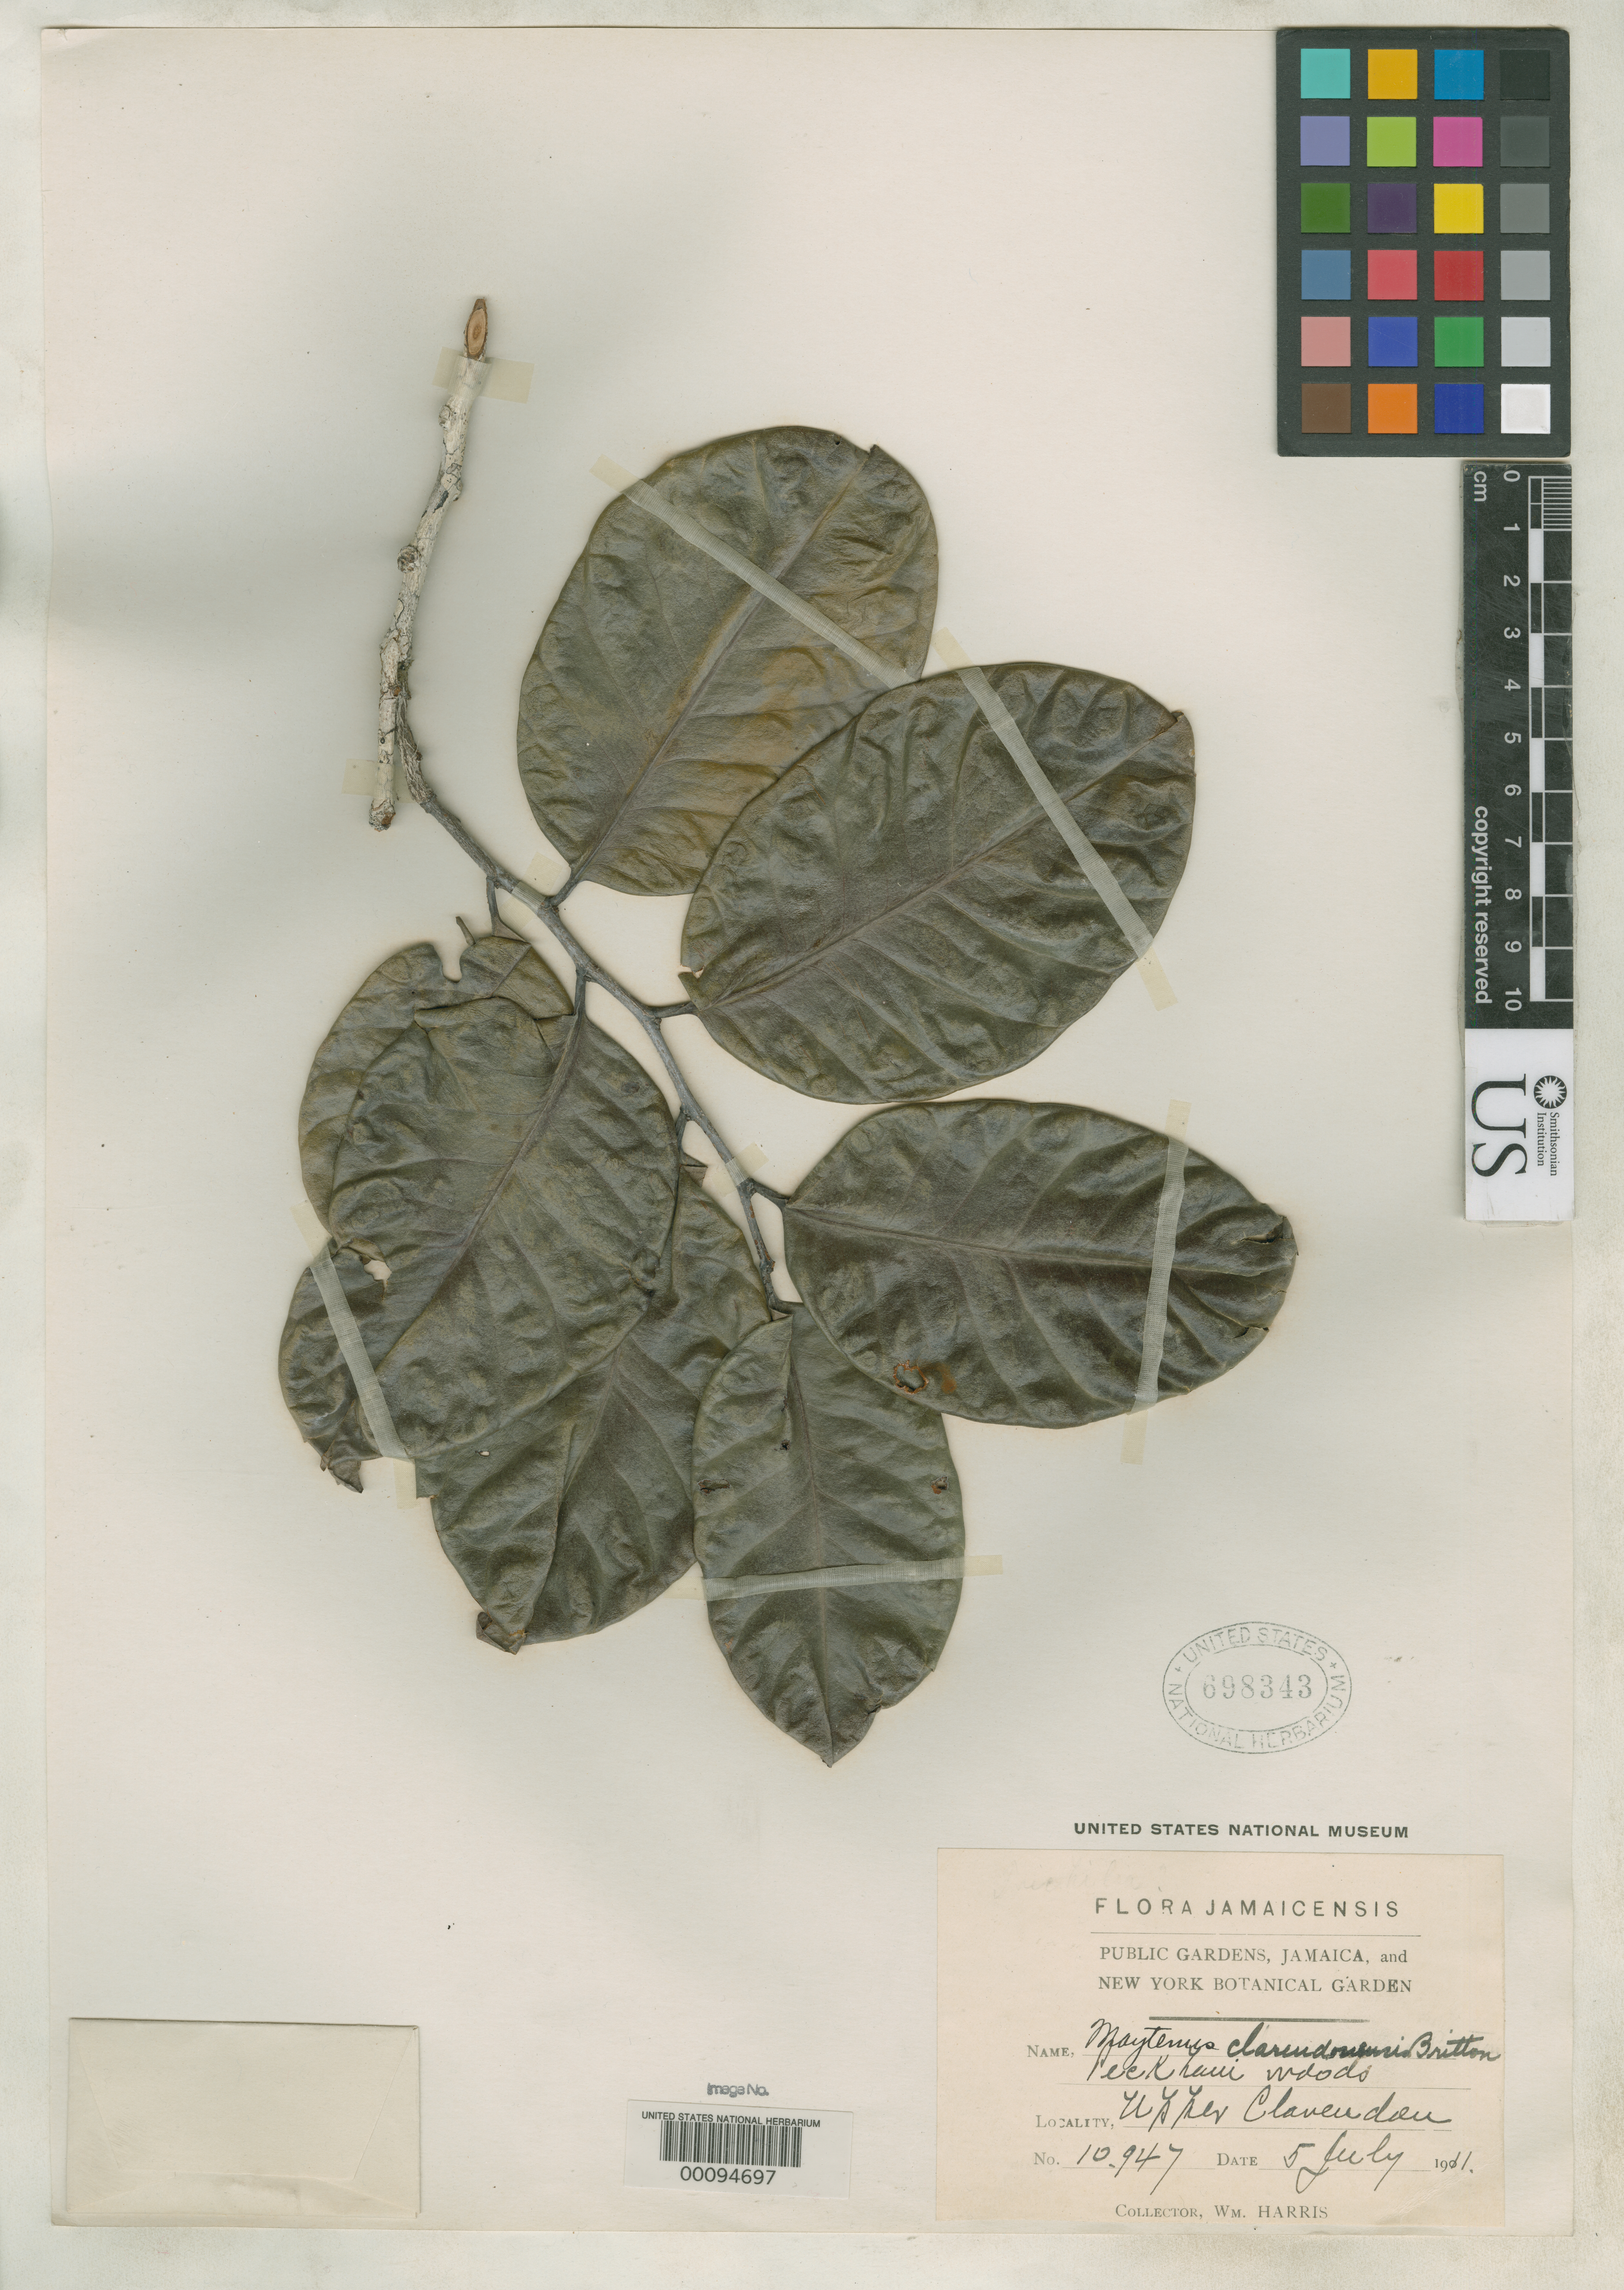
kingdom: Plantae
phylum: Tracheophyta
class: Magnoliopsida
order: Celastrales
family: Celastraceae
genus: Maytenus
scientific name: Maytenus clarendonensis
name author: Britton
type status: Isotype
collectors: W. H. Harris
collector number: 10947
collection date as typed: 05 Jul 1901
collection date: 1901-07-05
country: Jamaica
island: Greater Antilles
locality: Upper Clarendon.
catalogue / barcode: US 698343